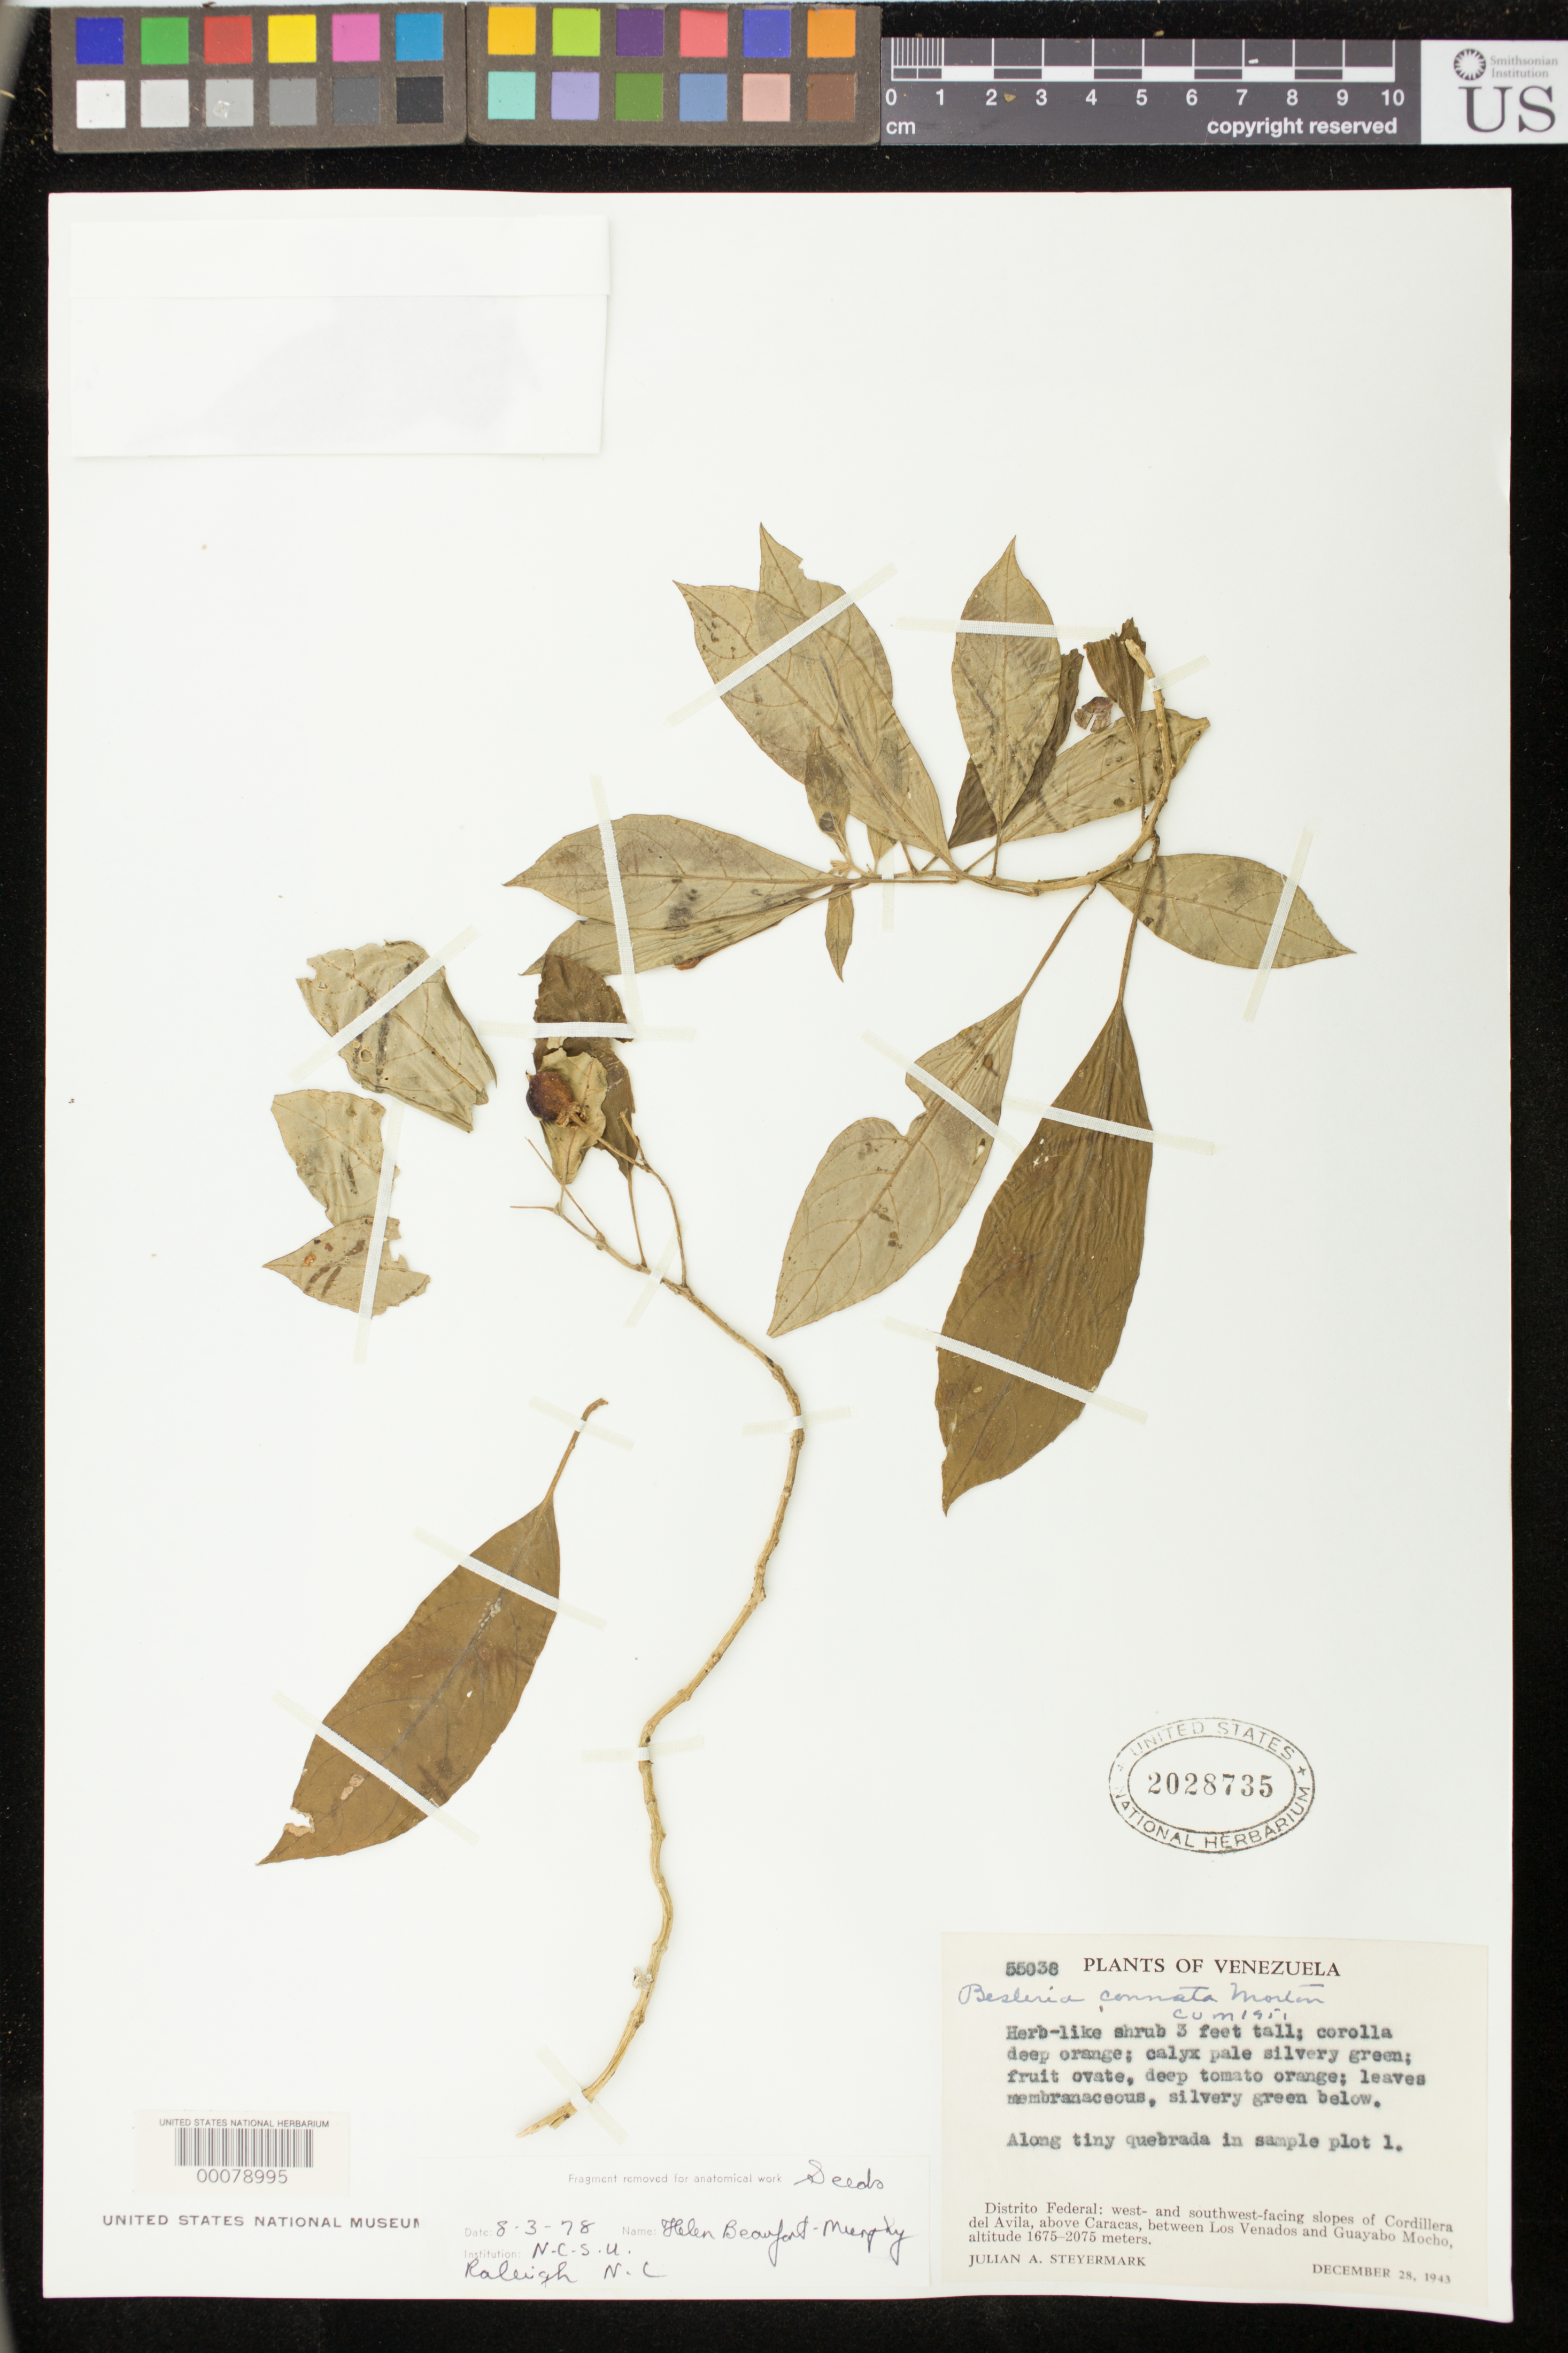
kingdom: Plantae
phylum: Tracheophyta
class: Magnoliopsida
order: Lamiales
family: Gesneriaceae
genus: Besleria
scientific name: Besleria connata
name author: C.V. Morton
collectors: J. Steyermark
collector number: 55038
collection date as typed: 28 Dec 1943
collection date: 1943-12-28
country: Venezuela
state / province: Distrito Federal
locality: West- and southwest-facing slopes of Cordillera del Avila, above Caracas, between Los Venados and Guayabo mocho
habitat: Along tiny quebrada in sample plot 1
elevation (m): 1675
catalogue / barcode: US 2028735